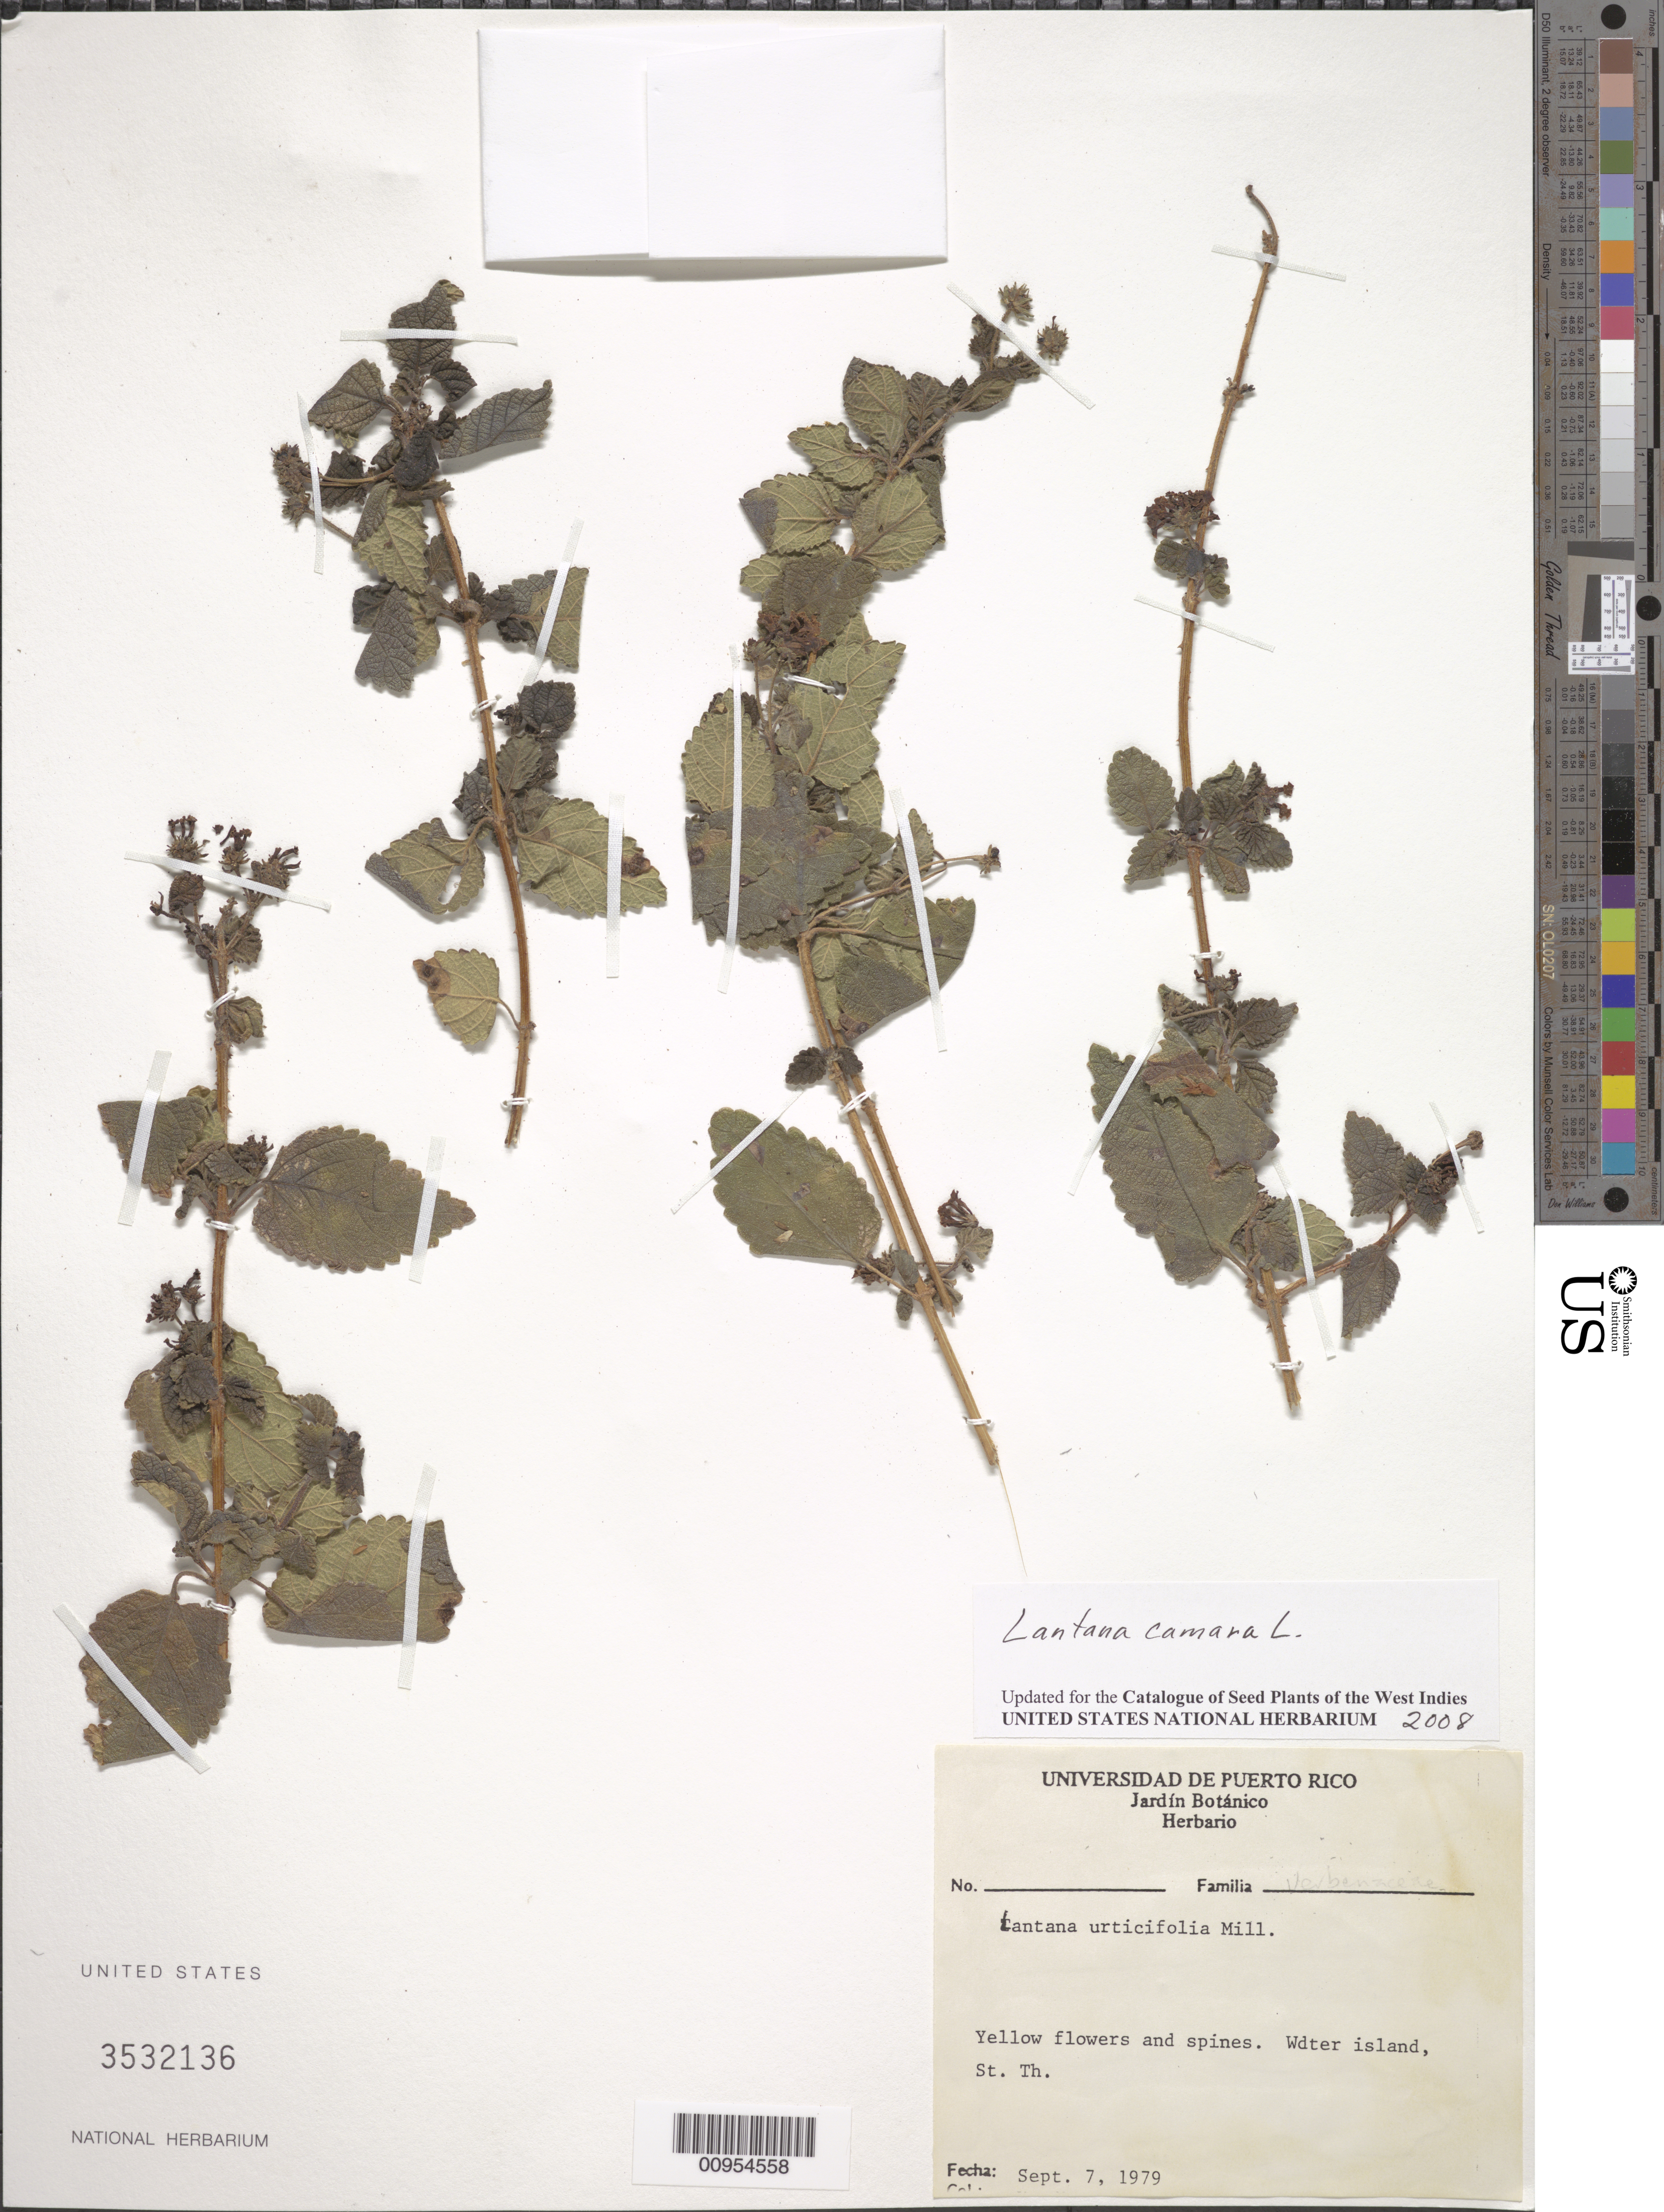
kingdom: Plantae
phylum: Tracheophyta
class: Magnoliopsida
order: Lamiales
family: Verbenaceae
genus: Lantana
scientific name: Lantana camara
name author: L.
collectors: R. O. Woodbury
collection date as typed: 07 Sep 1979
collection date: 1979-09-07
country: U.S. Virgin Islands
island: St. Thomas Island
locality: Water Island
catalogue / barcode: US 3532136